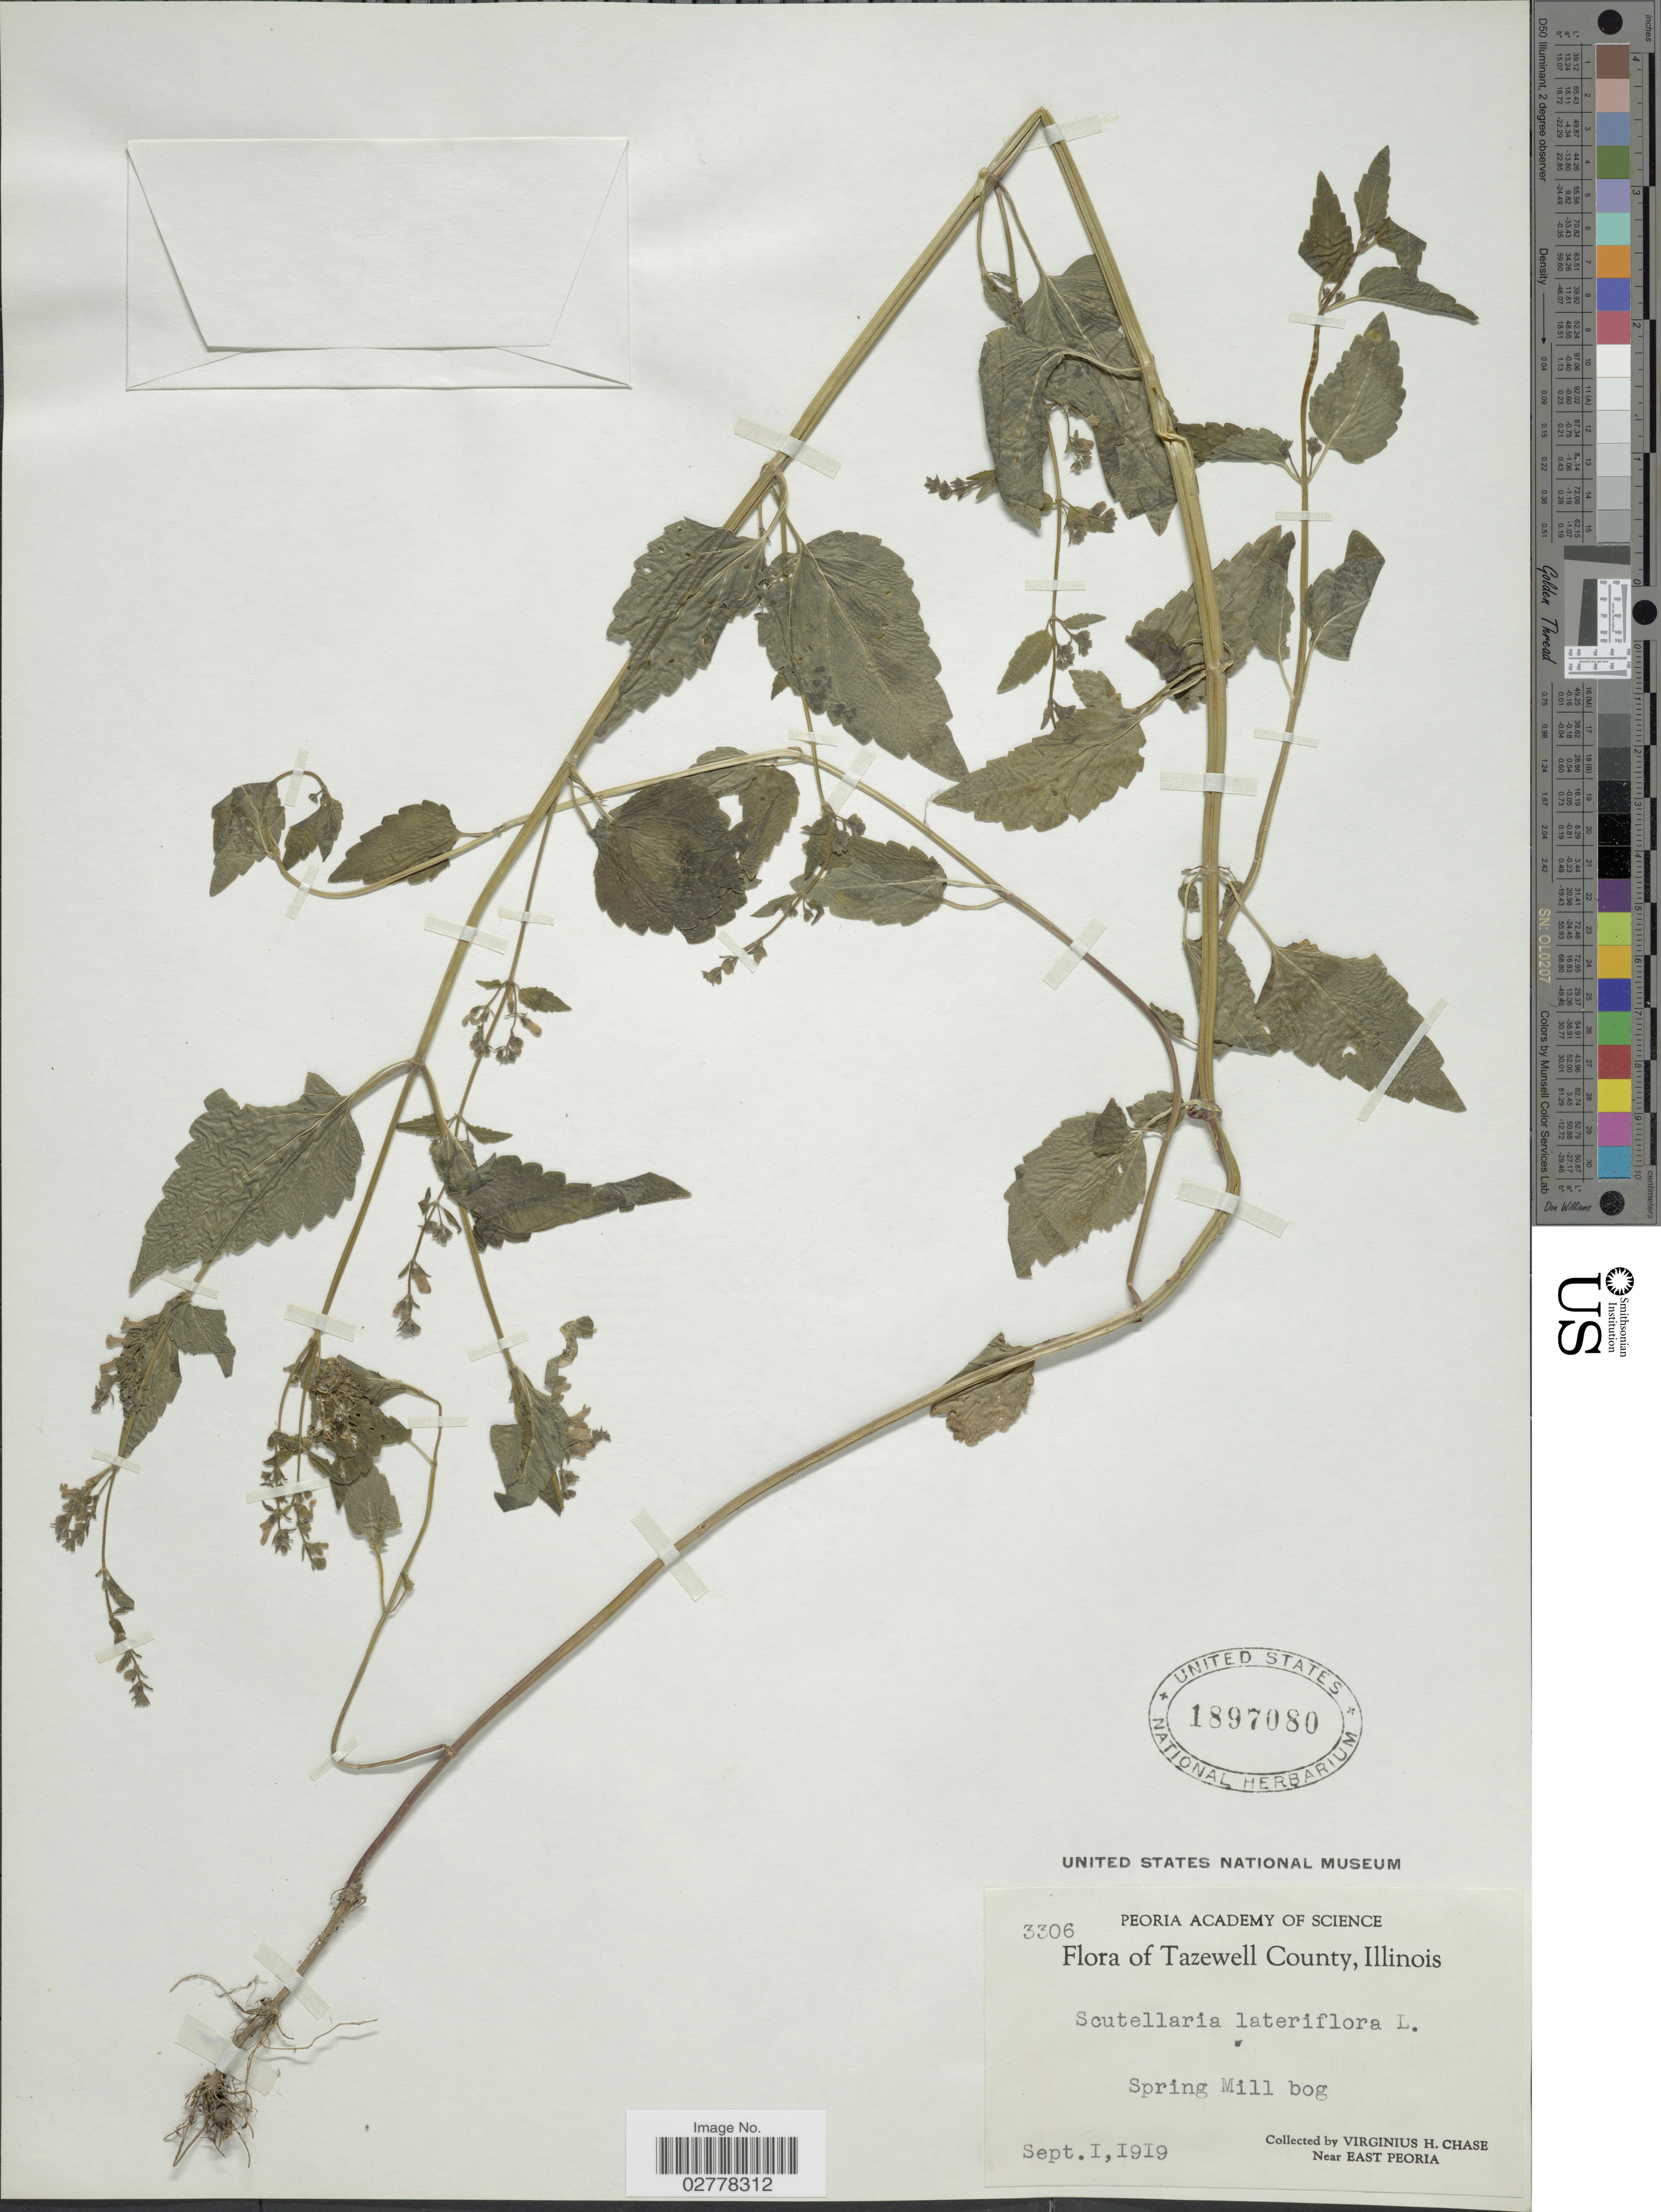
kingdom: Plantae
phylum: Tracheophyta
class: Magnoliopsida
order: Lamiales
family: Lamiaceae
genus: Scutellaria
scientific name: Scutellaria lateriflora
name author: L.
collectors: V. H. Chase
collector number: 3306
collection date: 1919-09-01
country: United States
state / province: Illinois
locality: Tazewell County. Spring Mill bog. Near East Peoria.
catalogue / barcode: US 1897080